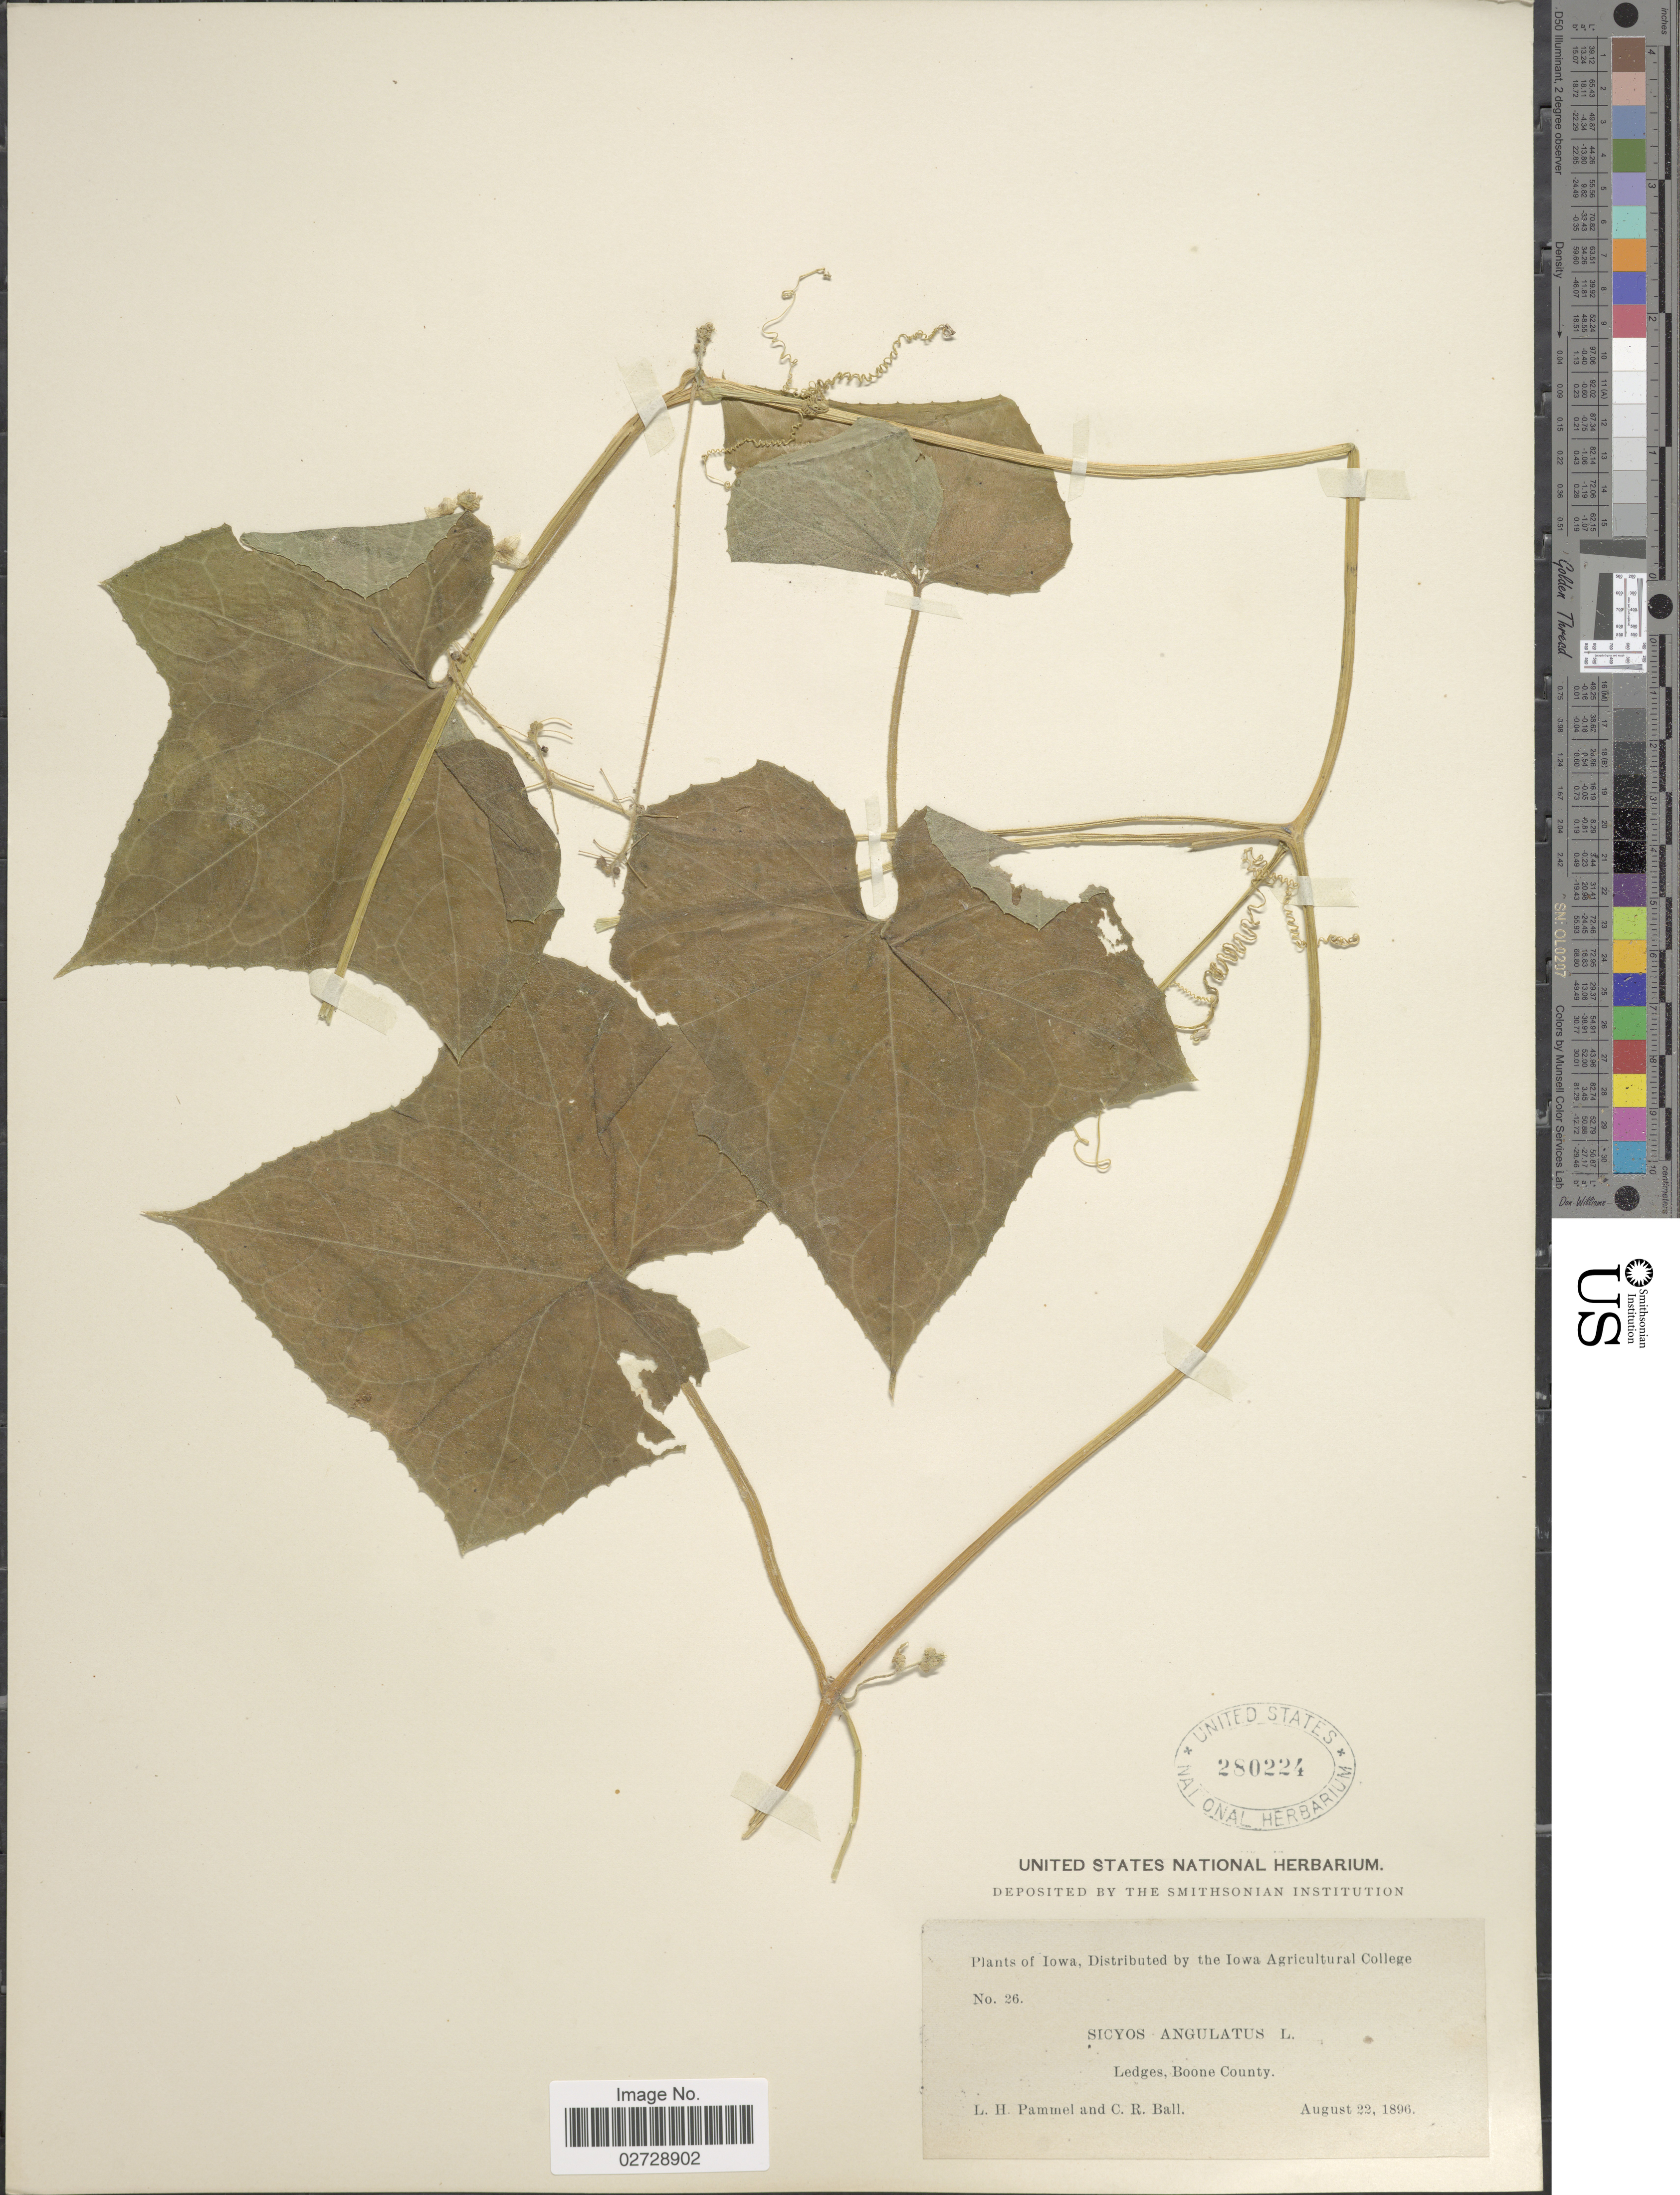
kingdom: Plantae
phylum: Tracheophyta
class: Magnoliopsida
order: Cucurbitales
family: Cucurbitaceae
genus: Sicyos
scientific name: Sicyos angulatus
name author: L.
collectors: L. Pammel & C. R. Ball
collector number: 26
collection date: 1896-08-22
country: United States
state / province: Iowa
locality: Ledges, Boone County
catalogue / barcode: US 280224